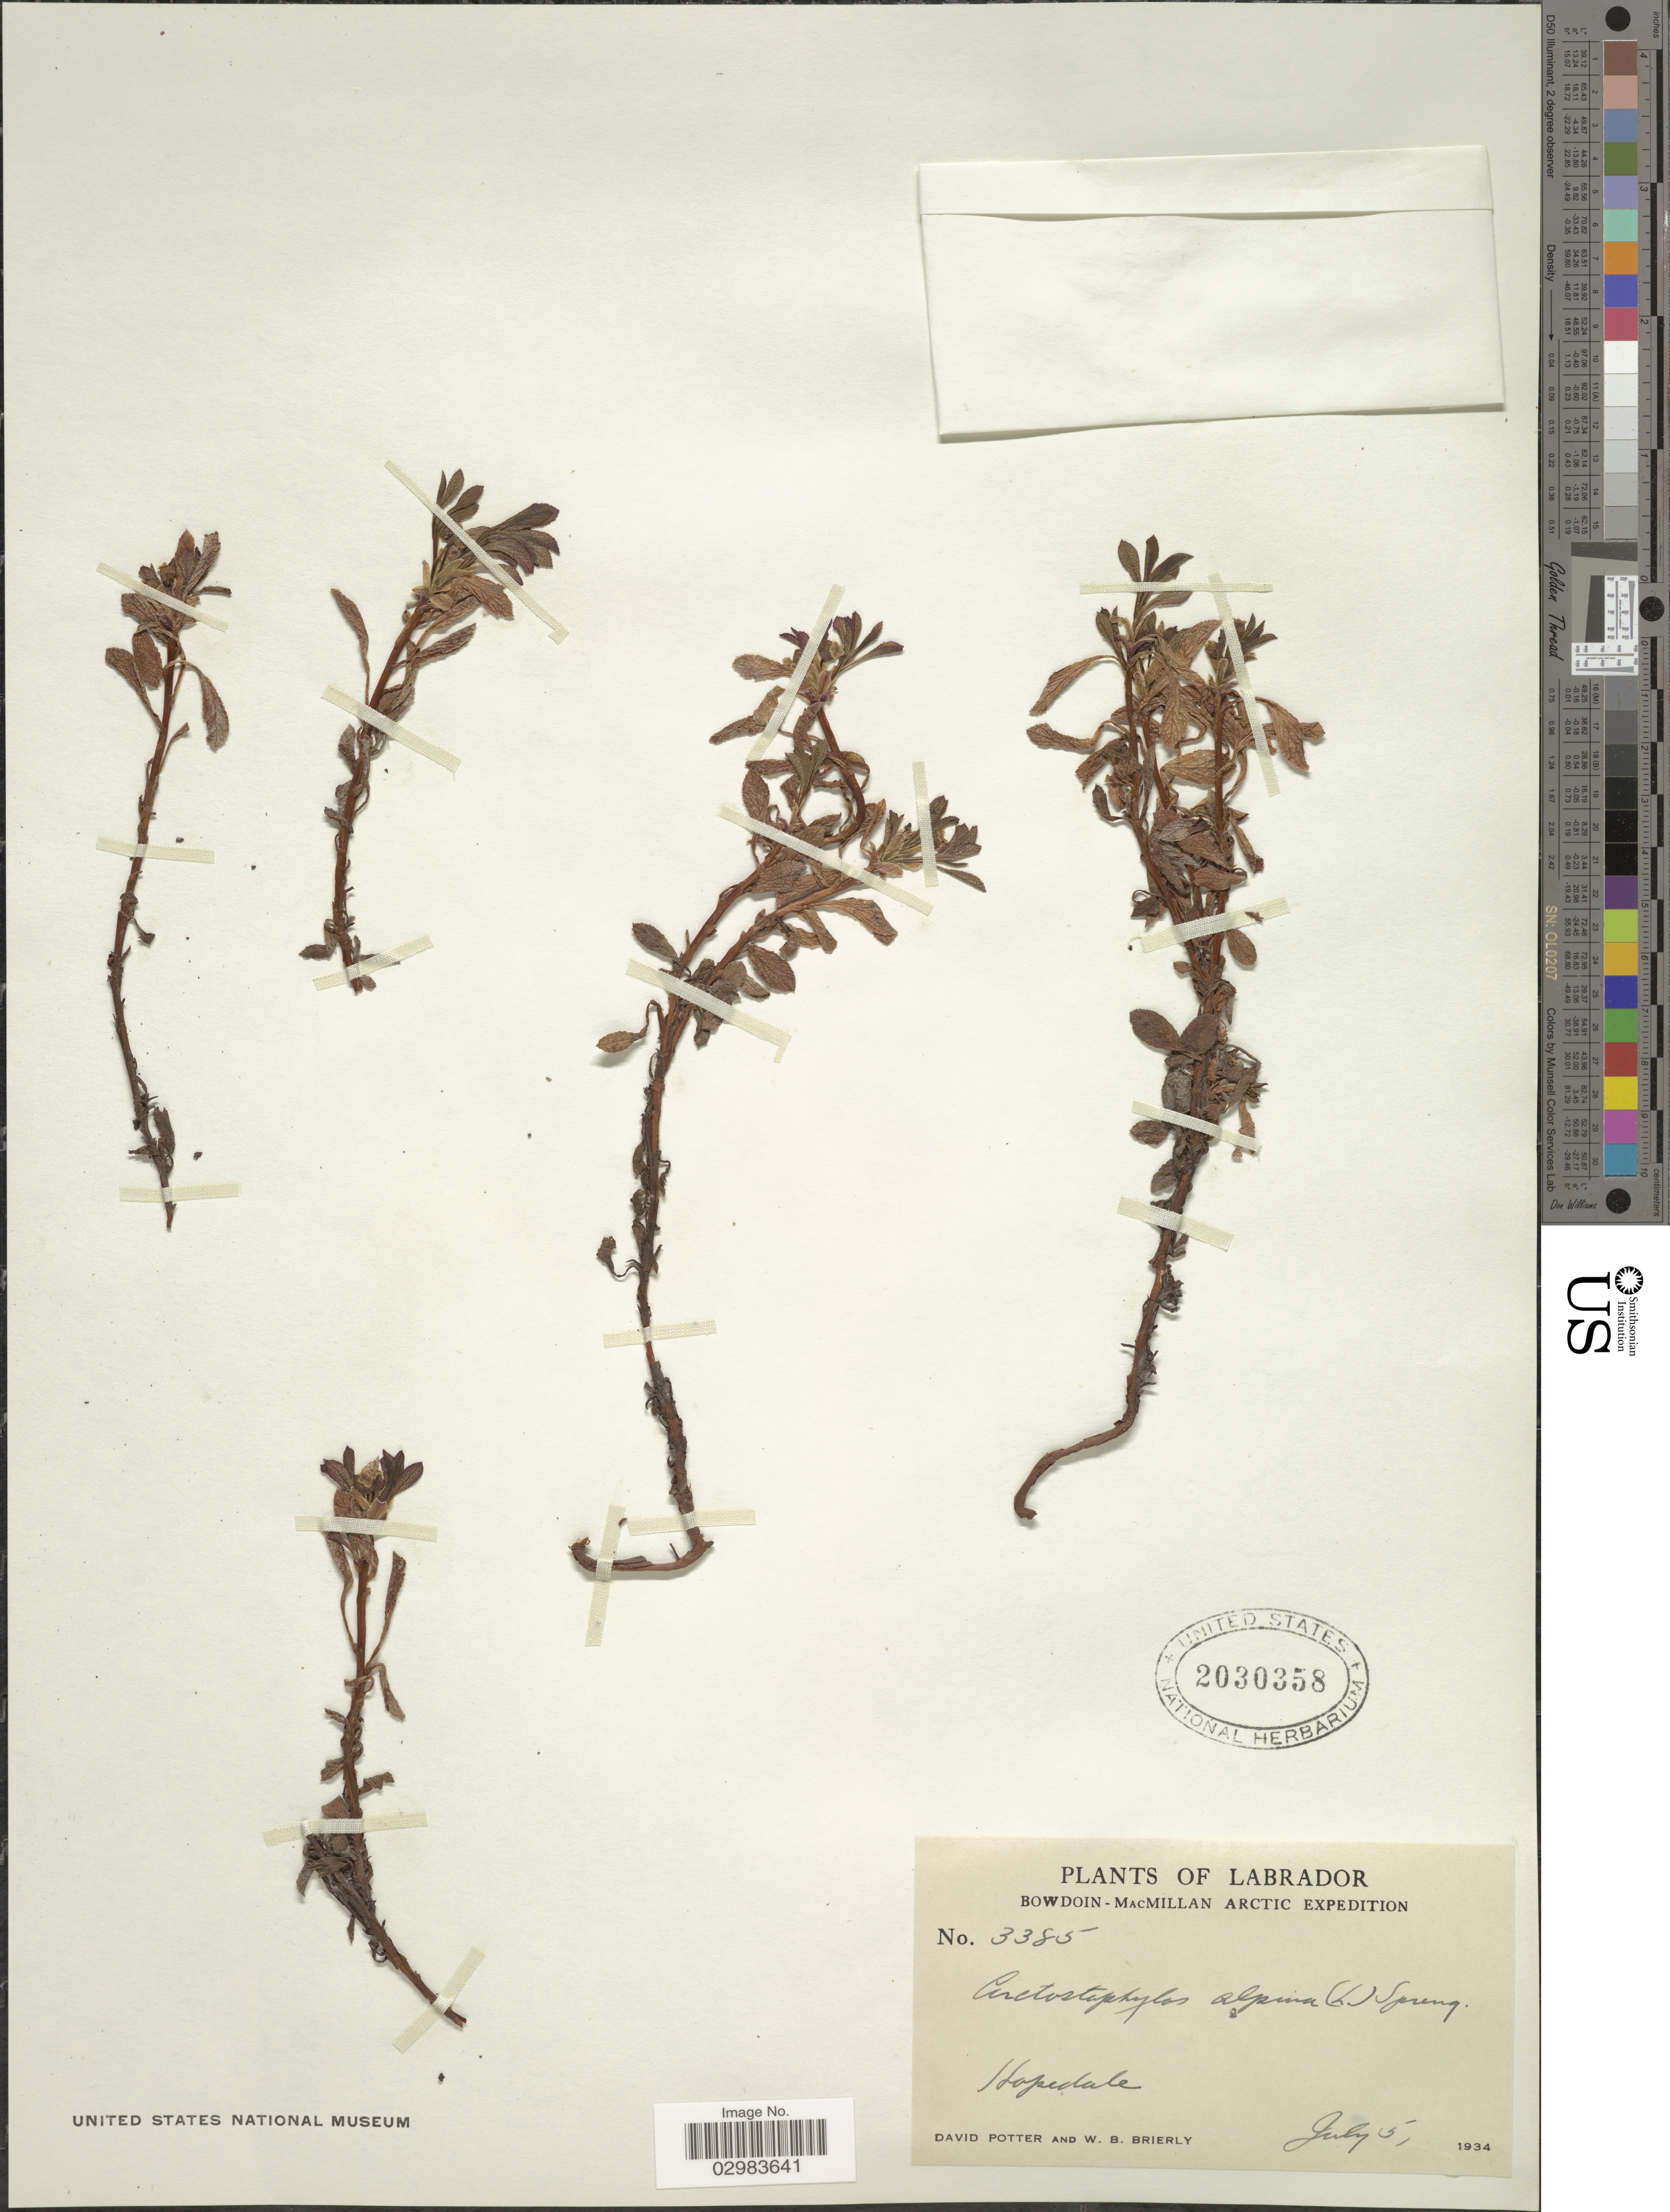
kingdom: Plantae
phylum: Tracheophyta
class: Magnoliopsida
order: Ericales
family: Ericaceae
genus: Arctostaphylos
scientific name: Arctostaphylos alpina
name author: (L.) Spreng.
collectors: D. Potter & W. Brierly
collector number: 3385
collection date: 1934-07-05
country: Canada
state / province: Newfoundland and Labrador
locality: Labrador. Hopedale.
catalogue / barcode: US 2030358